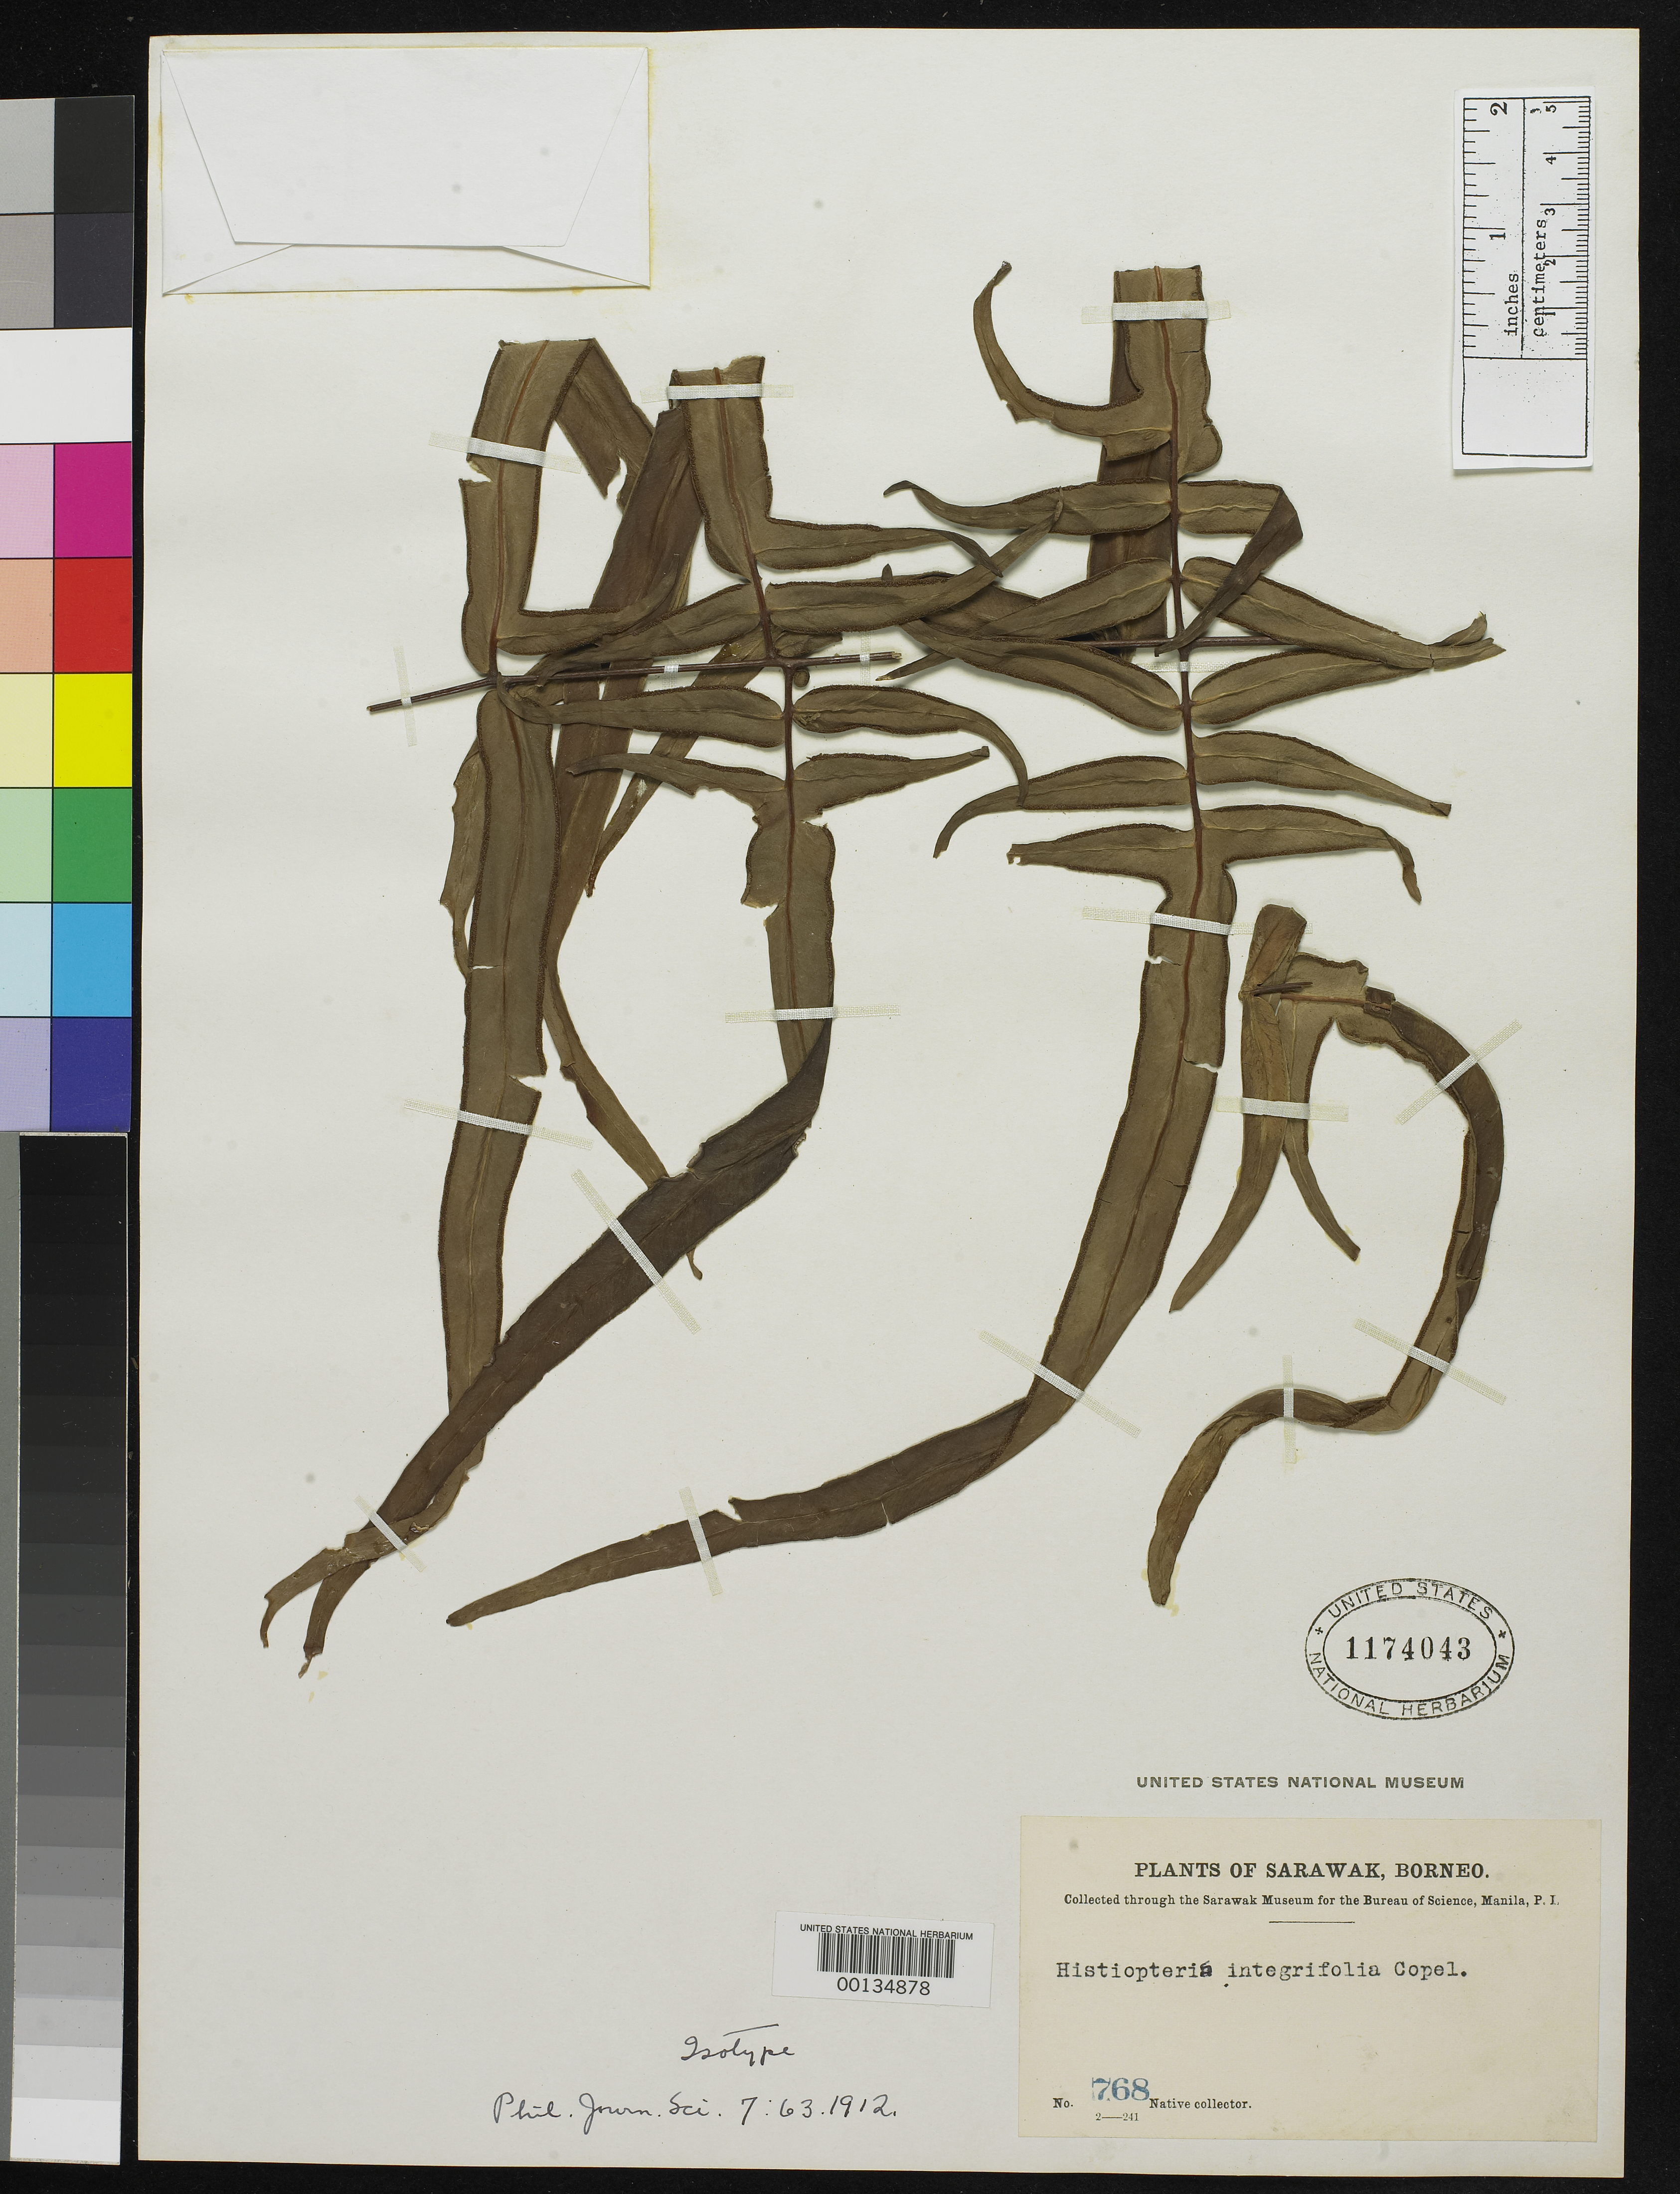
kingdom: Plantae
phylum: Tracheophyta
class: Polypodiopsida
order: Polypodiales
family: Dennstaedtiaceae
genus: Histiopteris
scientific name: Histiopteris integrifolia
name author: Copel.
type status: Isotype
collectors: Native collector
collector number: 768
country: Malaysia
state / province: Sarawak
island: Borneo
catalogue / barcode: US 1174043